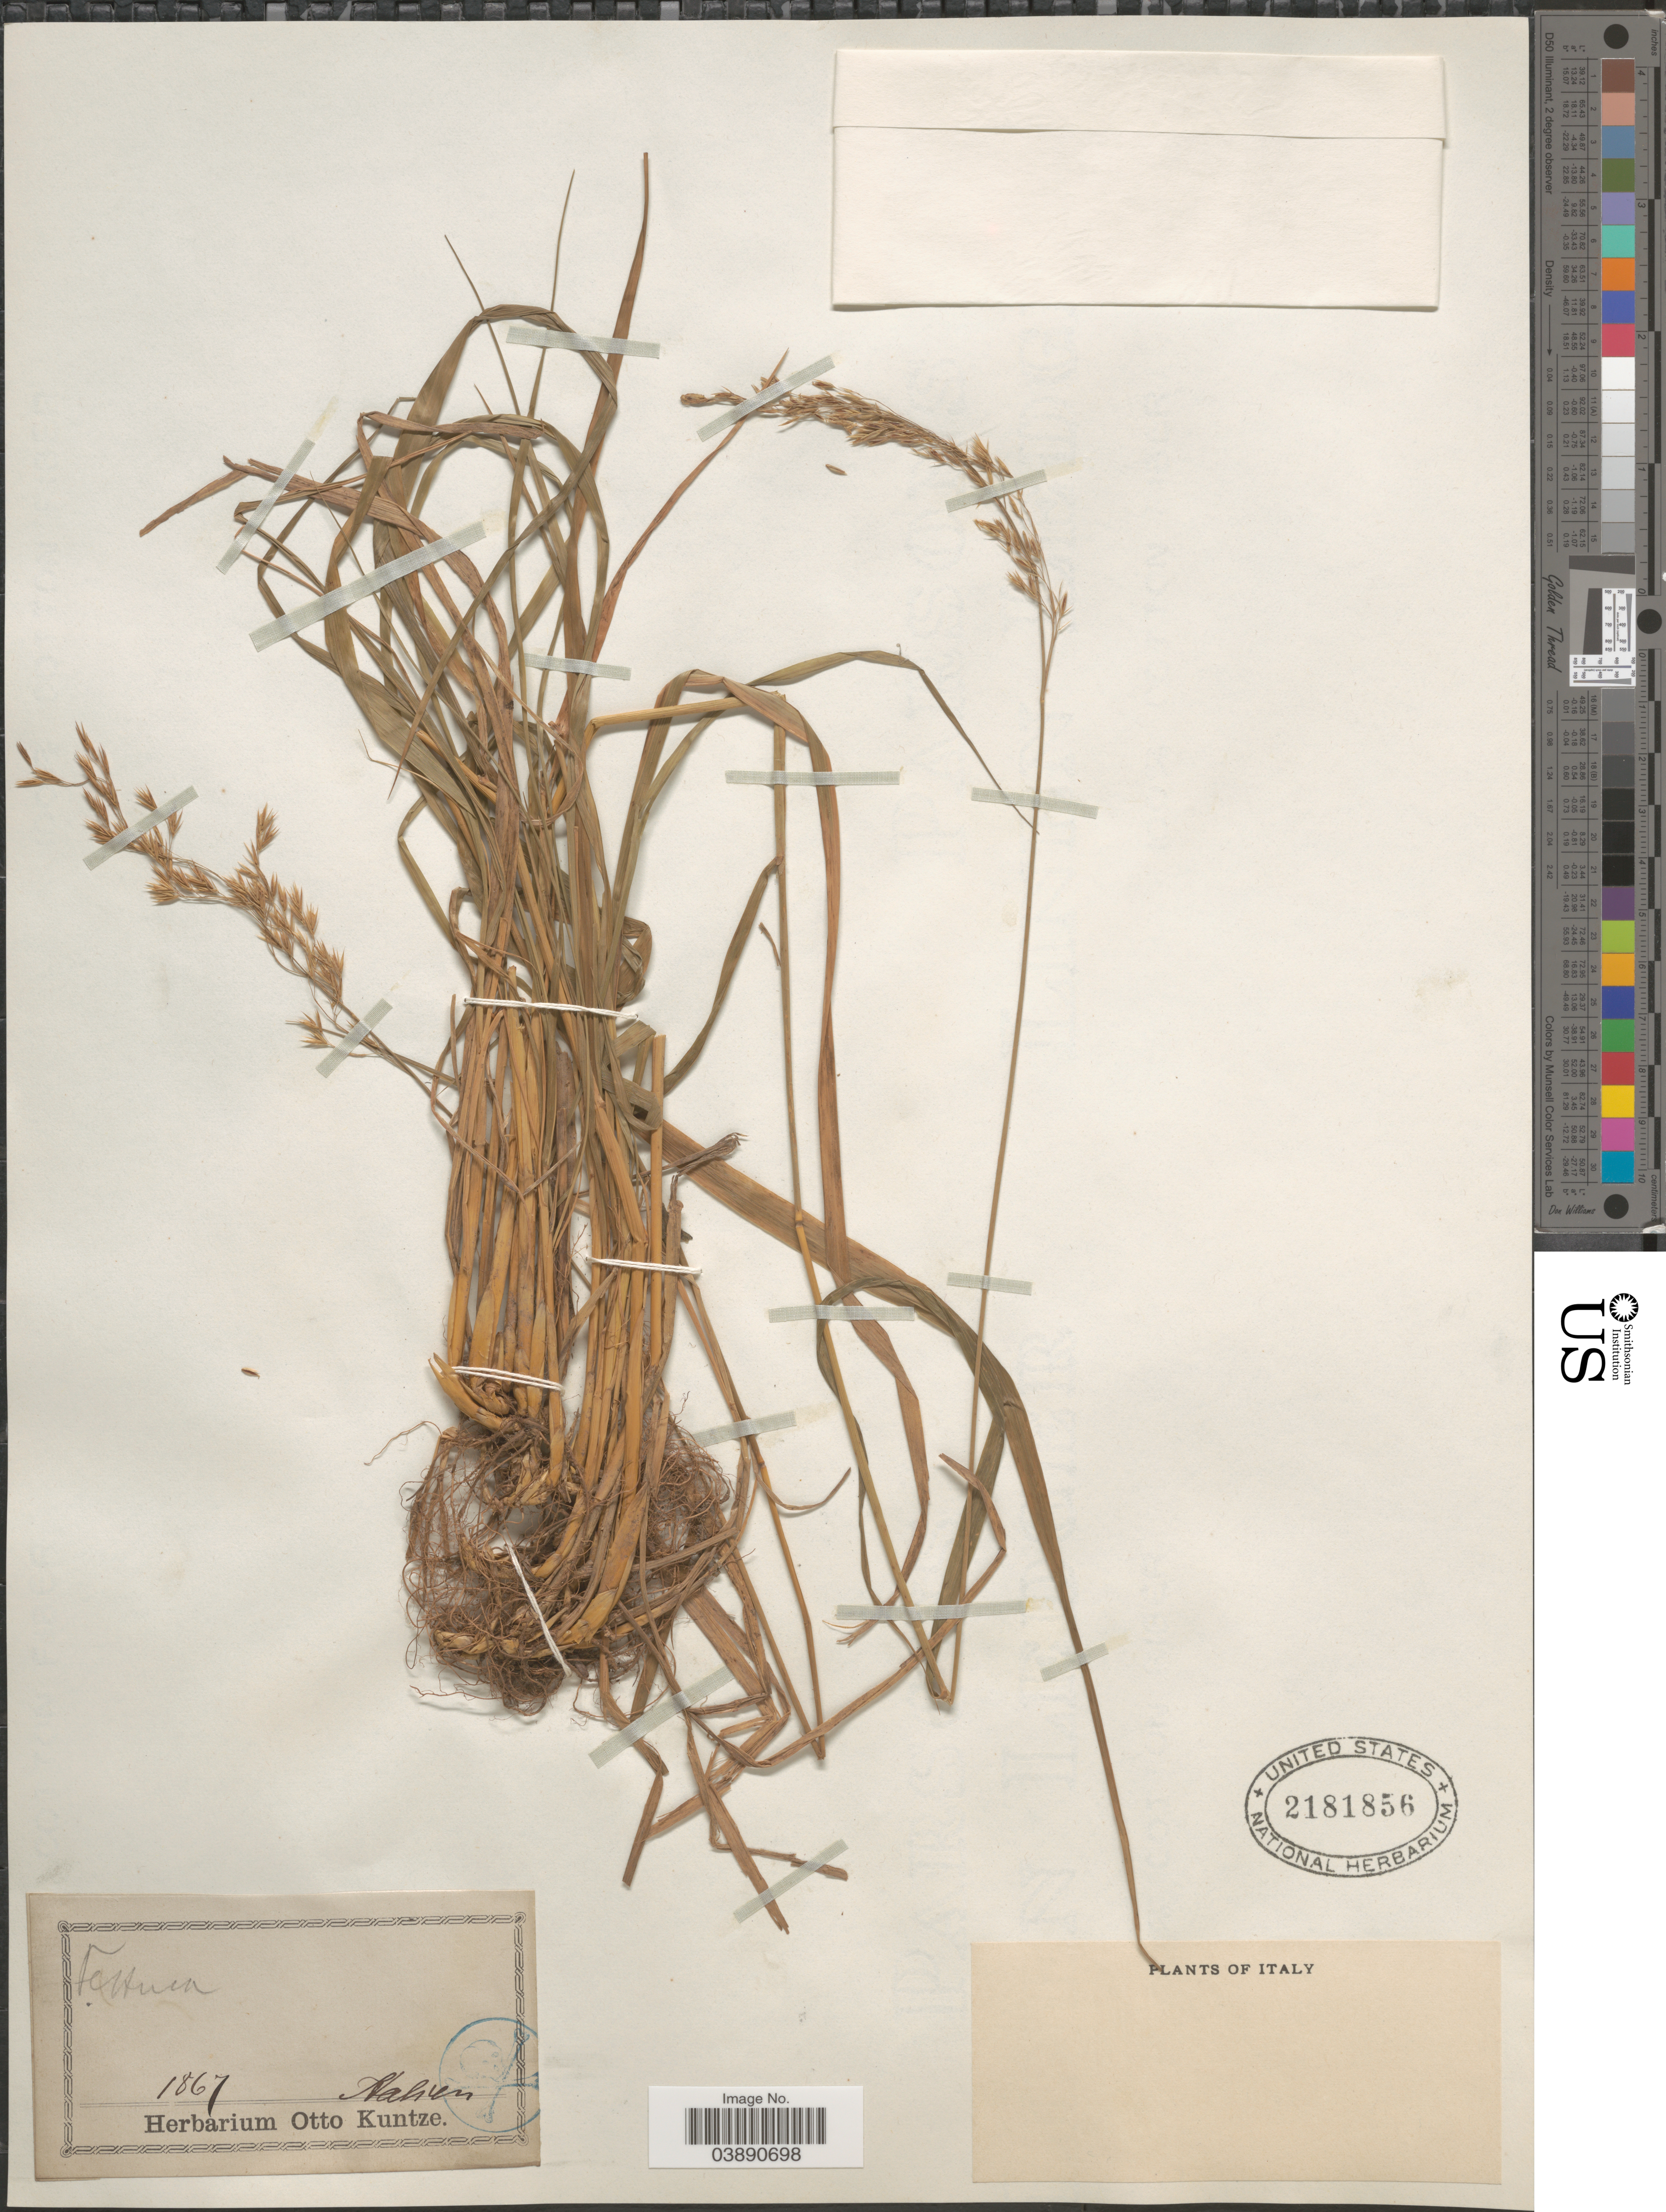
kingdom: Plantae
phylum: Tracheophyta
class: Liliopsida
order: Poales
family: Poaceae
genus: Festuca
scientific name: Festuca sp.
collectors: ex herb. Otto Kuntze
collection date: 1867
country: Italy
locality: Italien.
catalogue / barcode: US 2181856